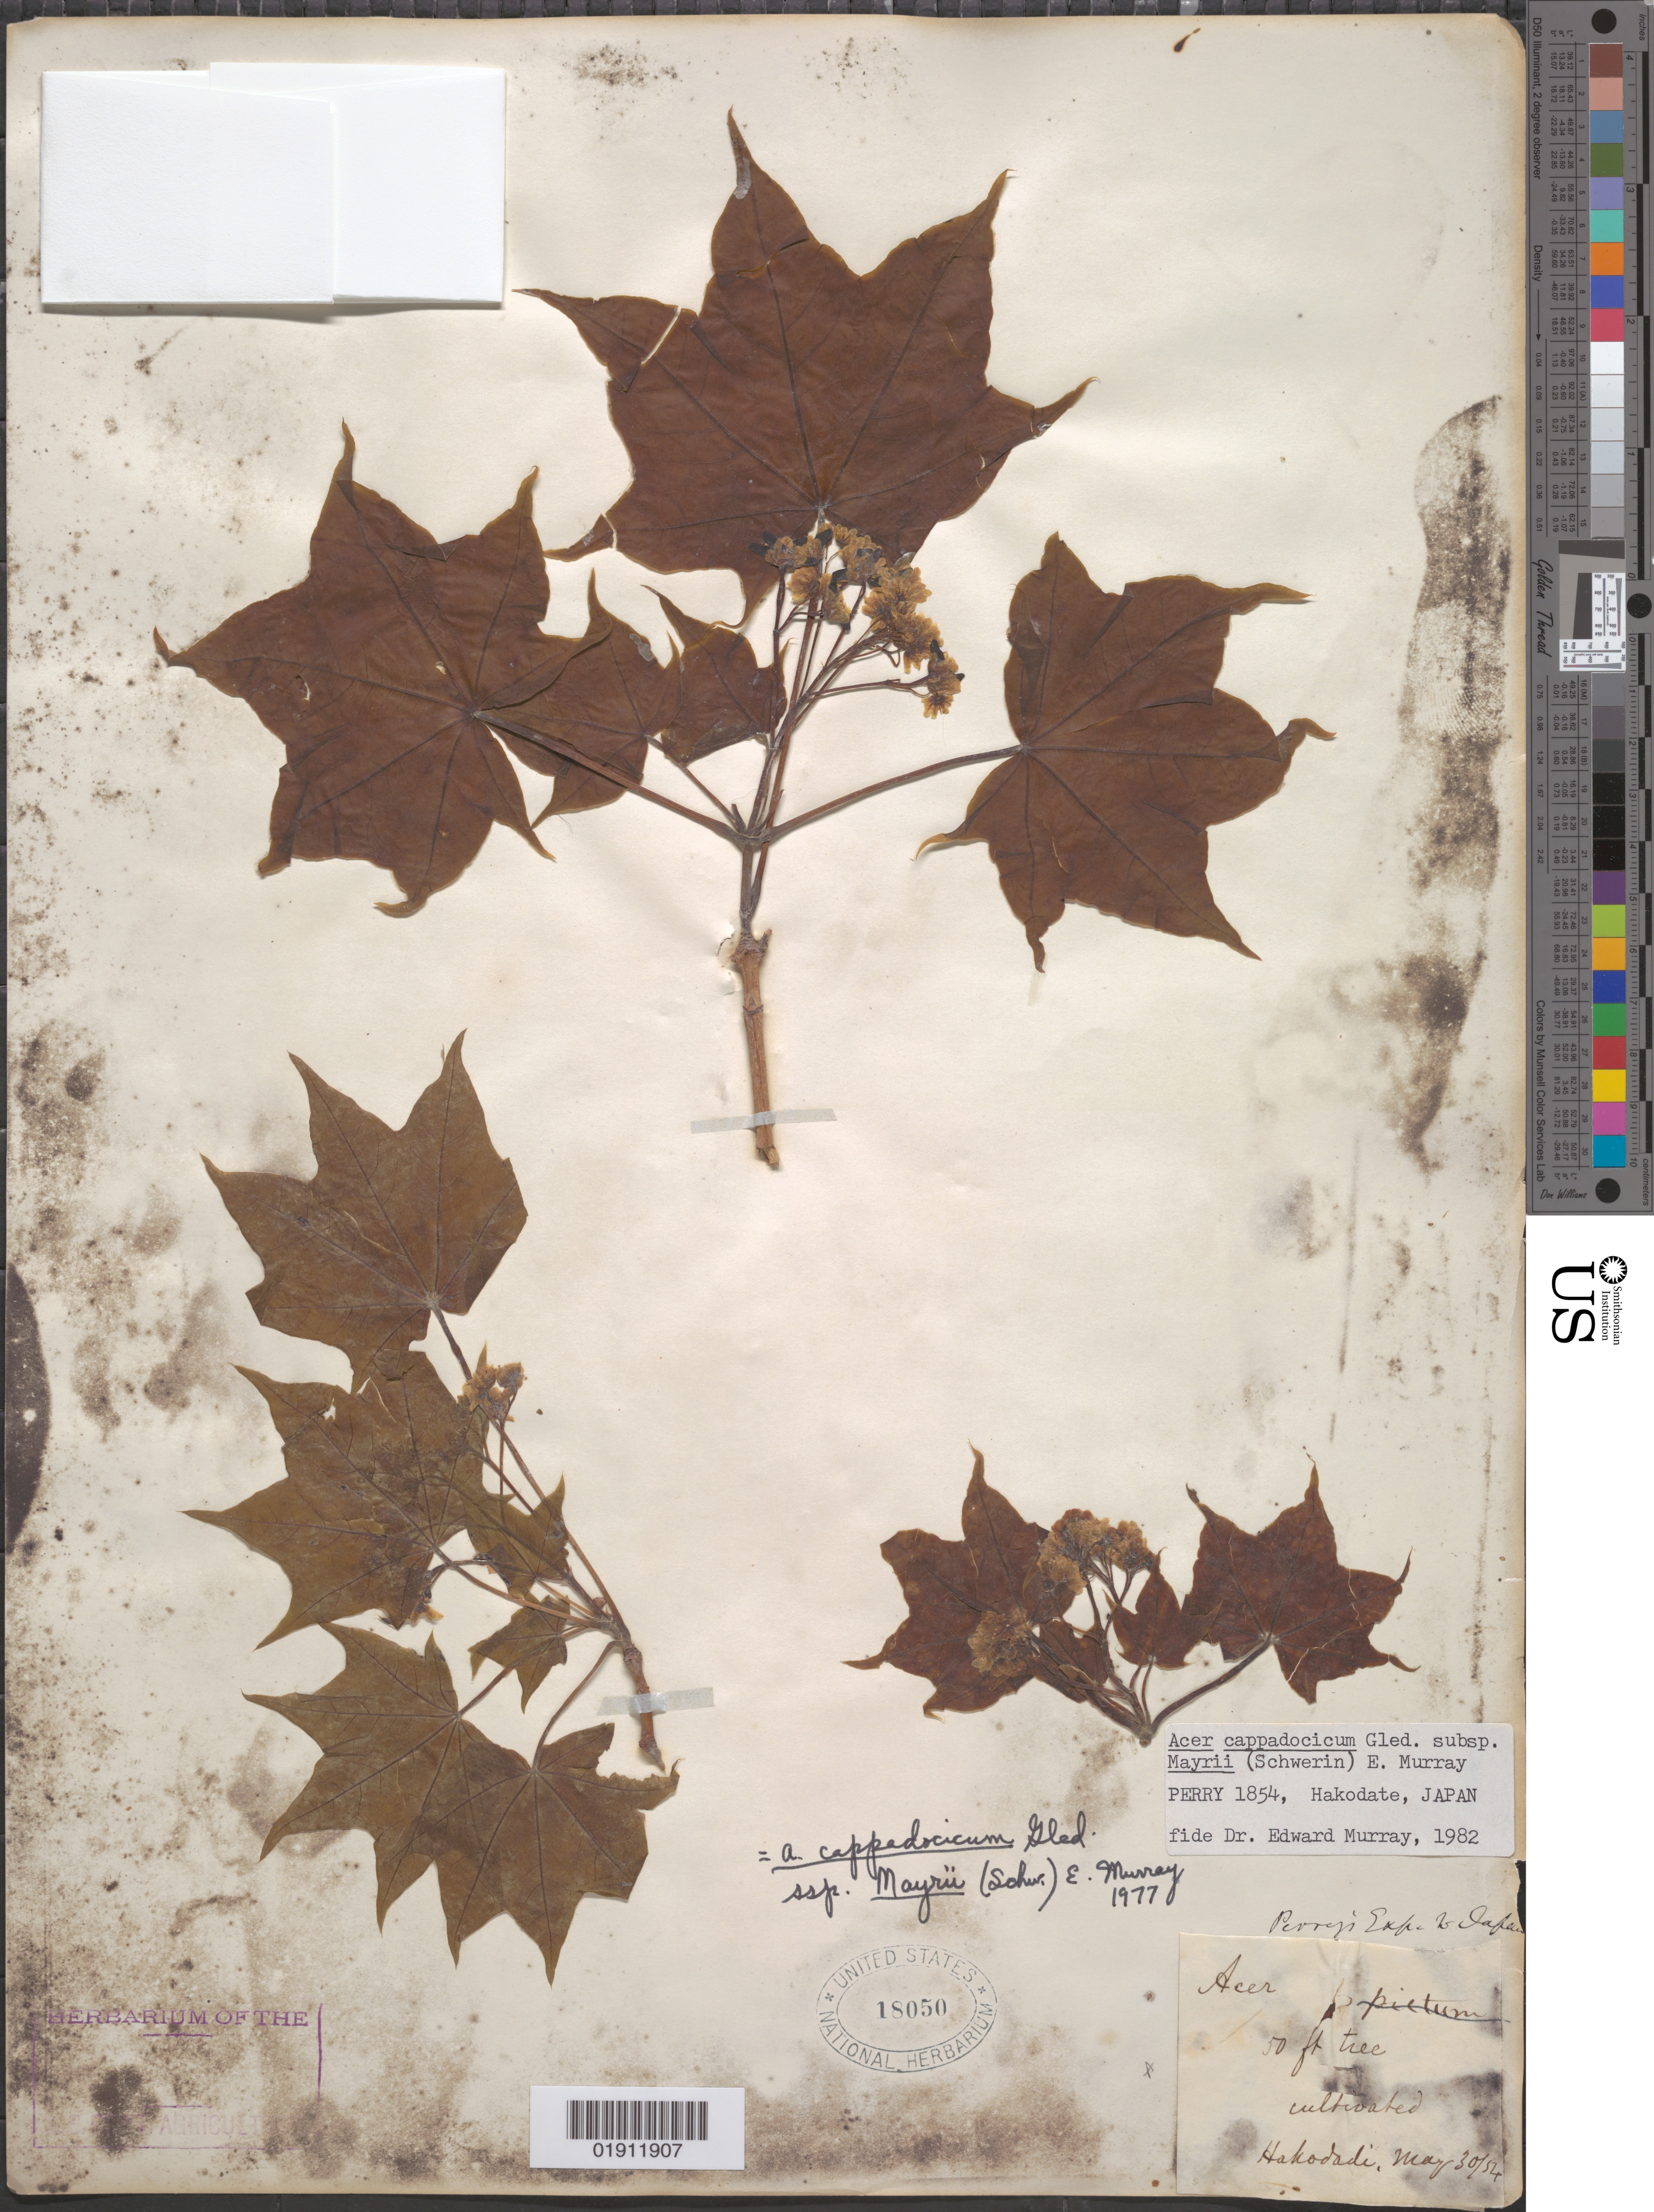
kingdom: Plantae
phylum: Tracheophyta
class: Magnoliopsida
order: Sapindales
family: Sapindaceae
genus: Acer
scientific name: Acer cappadocicum subsp. mayrii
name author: (Schwer.) A.E. Murray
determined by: Murray, Edward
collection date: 1854-05-03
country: Japan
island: Hokkaido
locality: Hakodate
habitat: Cultivated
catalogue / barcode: US 18050